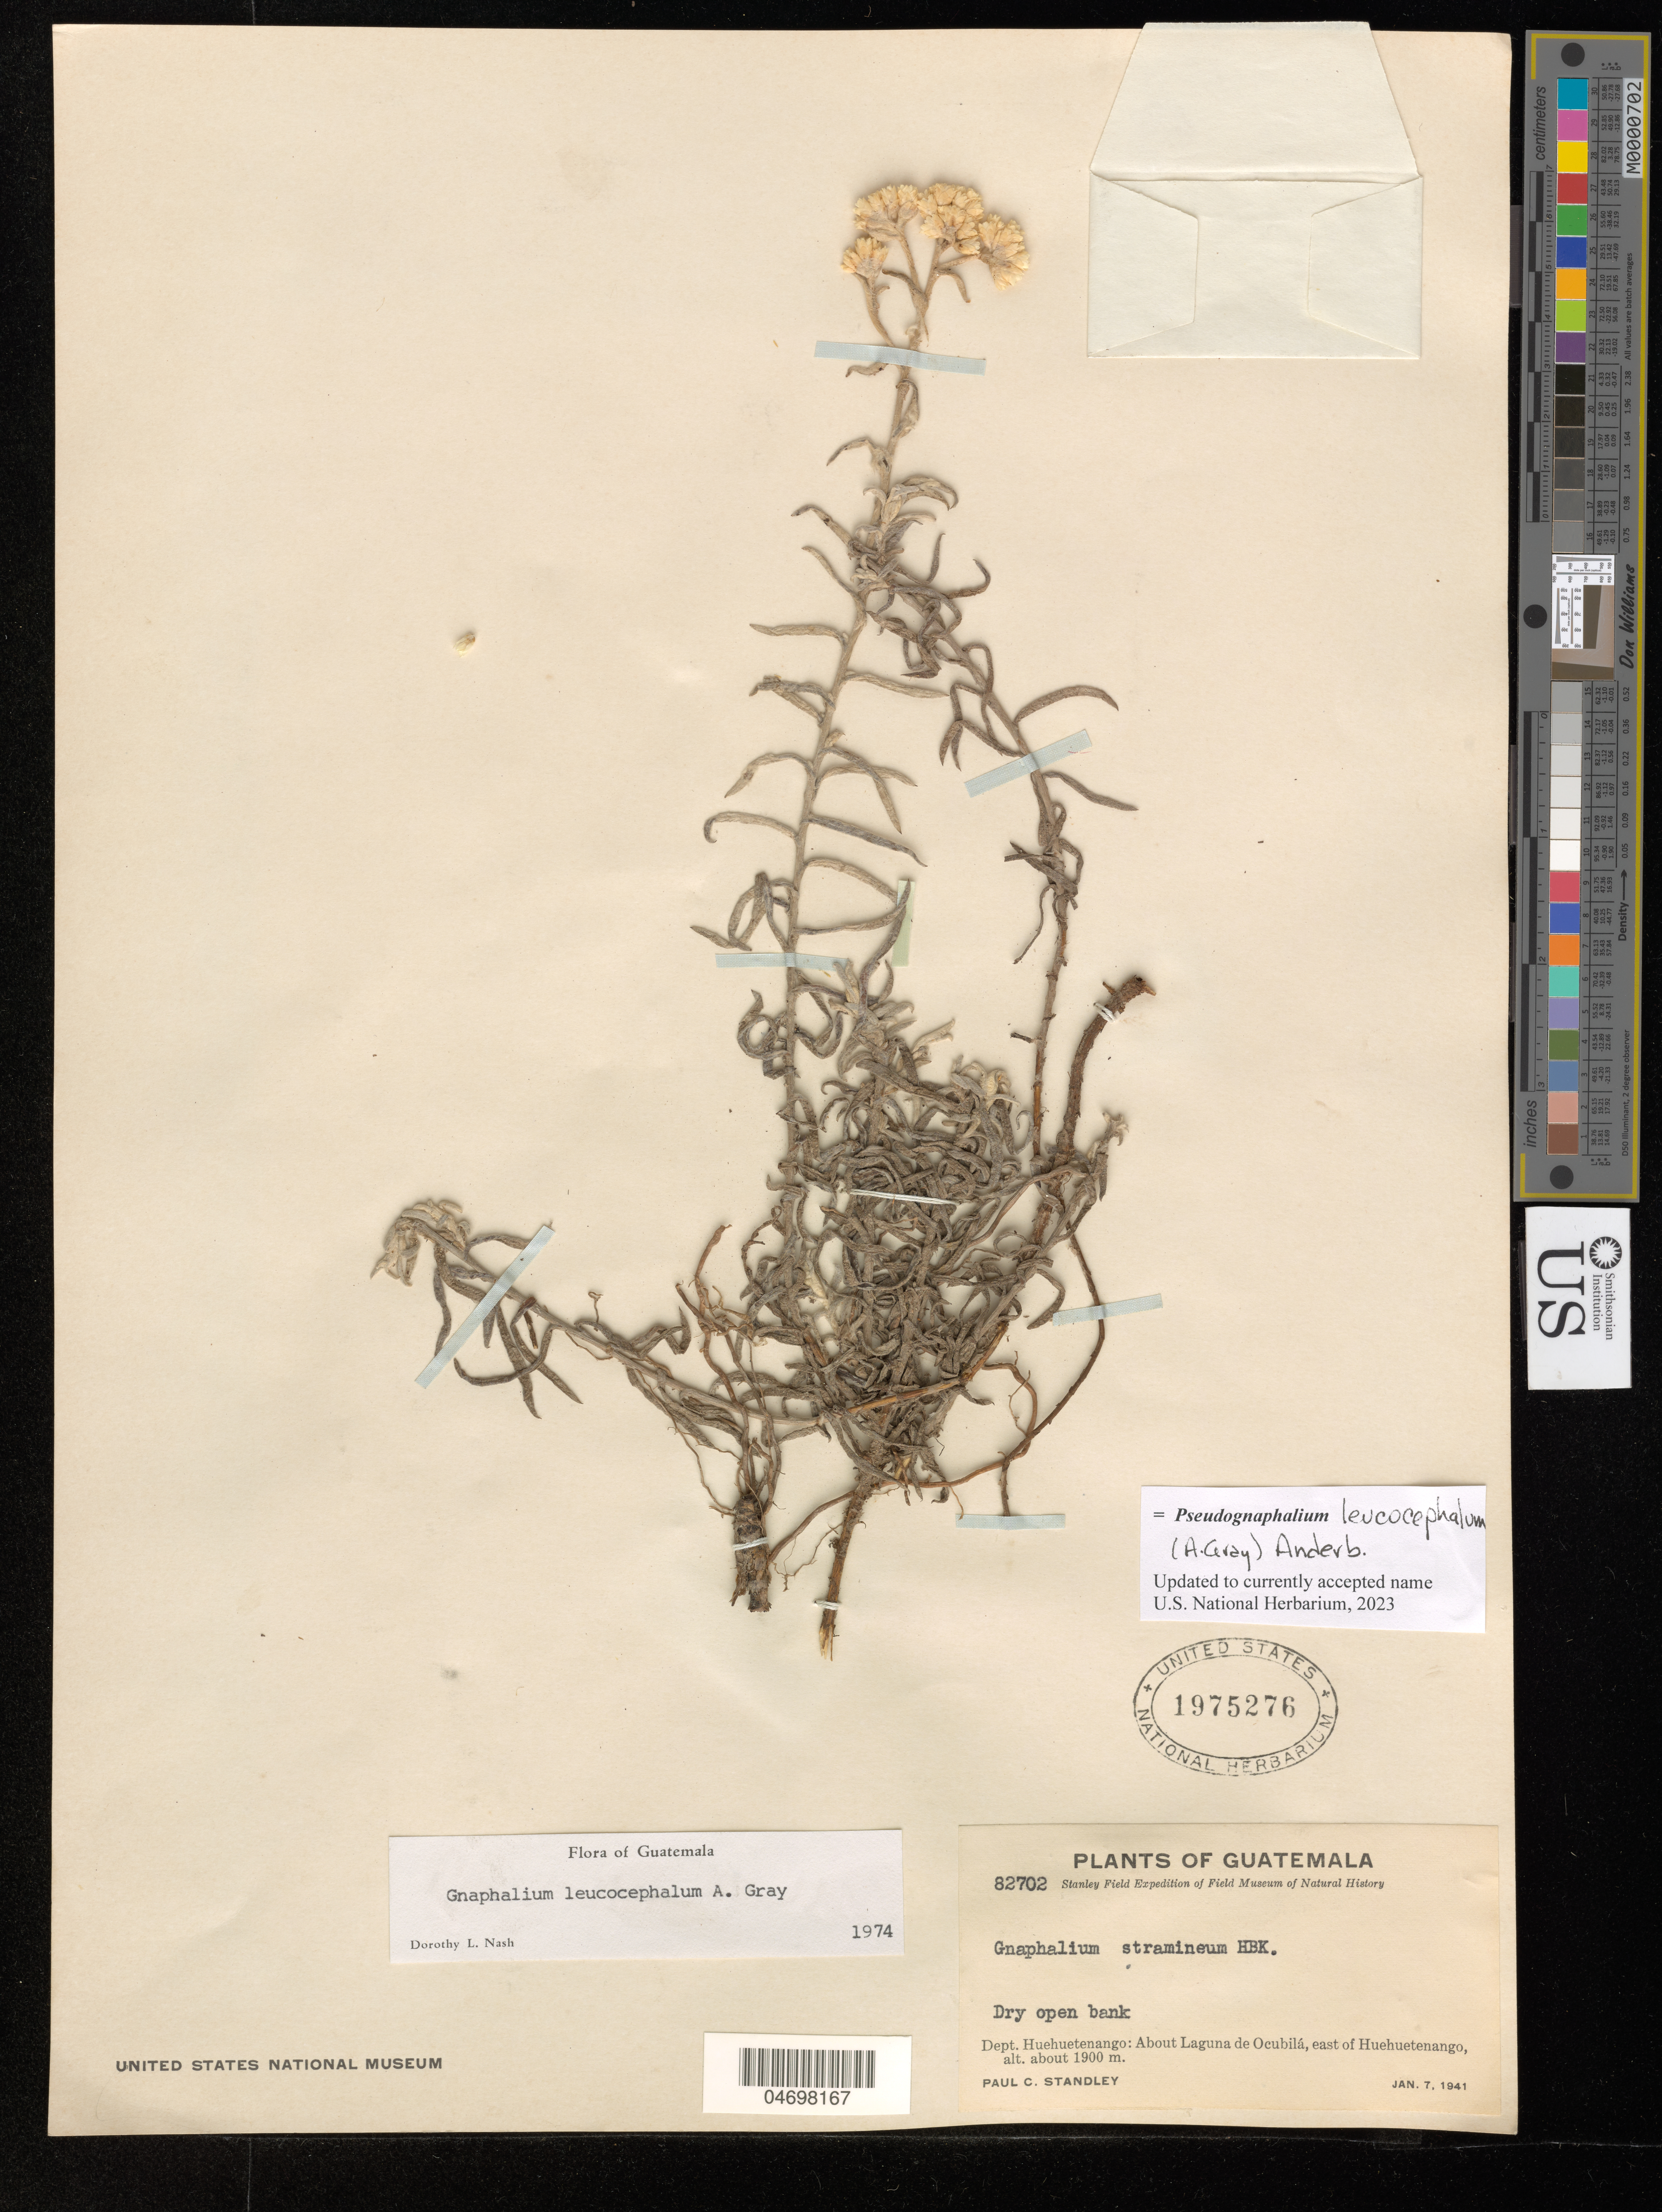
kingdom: Plantae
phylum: Tracheophyta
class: Magnoliopsida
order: Asterales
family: Asteraceae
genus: Pseudognaphalium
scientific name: Pseudognaphalium leucocephalum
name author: (A. Gray) Anderb.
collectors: P. C. Standley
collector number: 82702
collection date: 1941-01-07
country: Guatemala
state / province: Huehuetenango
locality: Wet meadow, Dept. Huehuetenango. About Laguna de Ocubilá, east of Huehuetenango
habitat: Dry open bank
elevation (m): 1900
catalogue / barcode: US 1975276